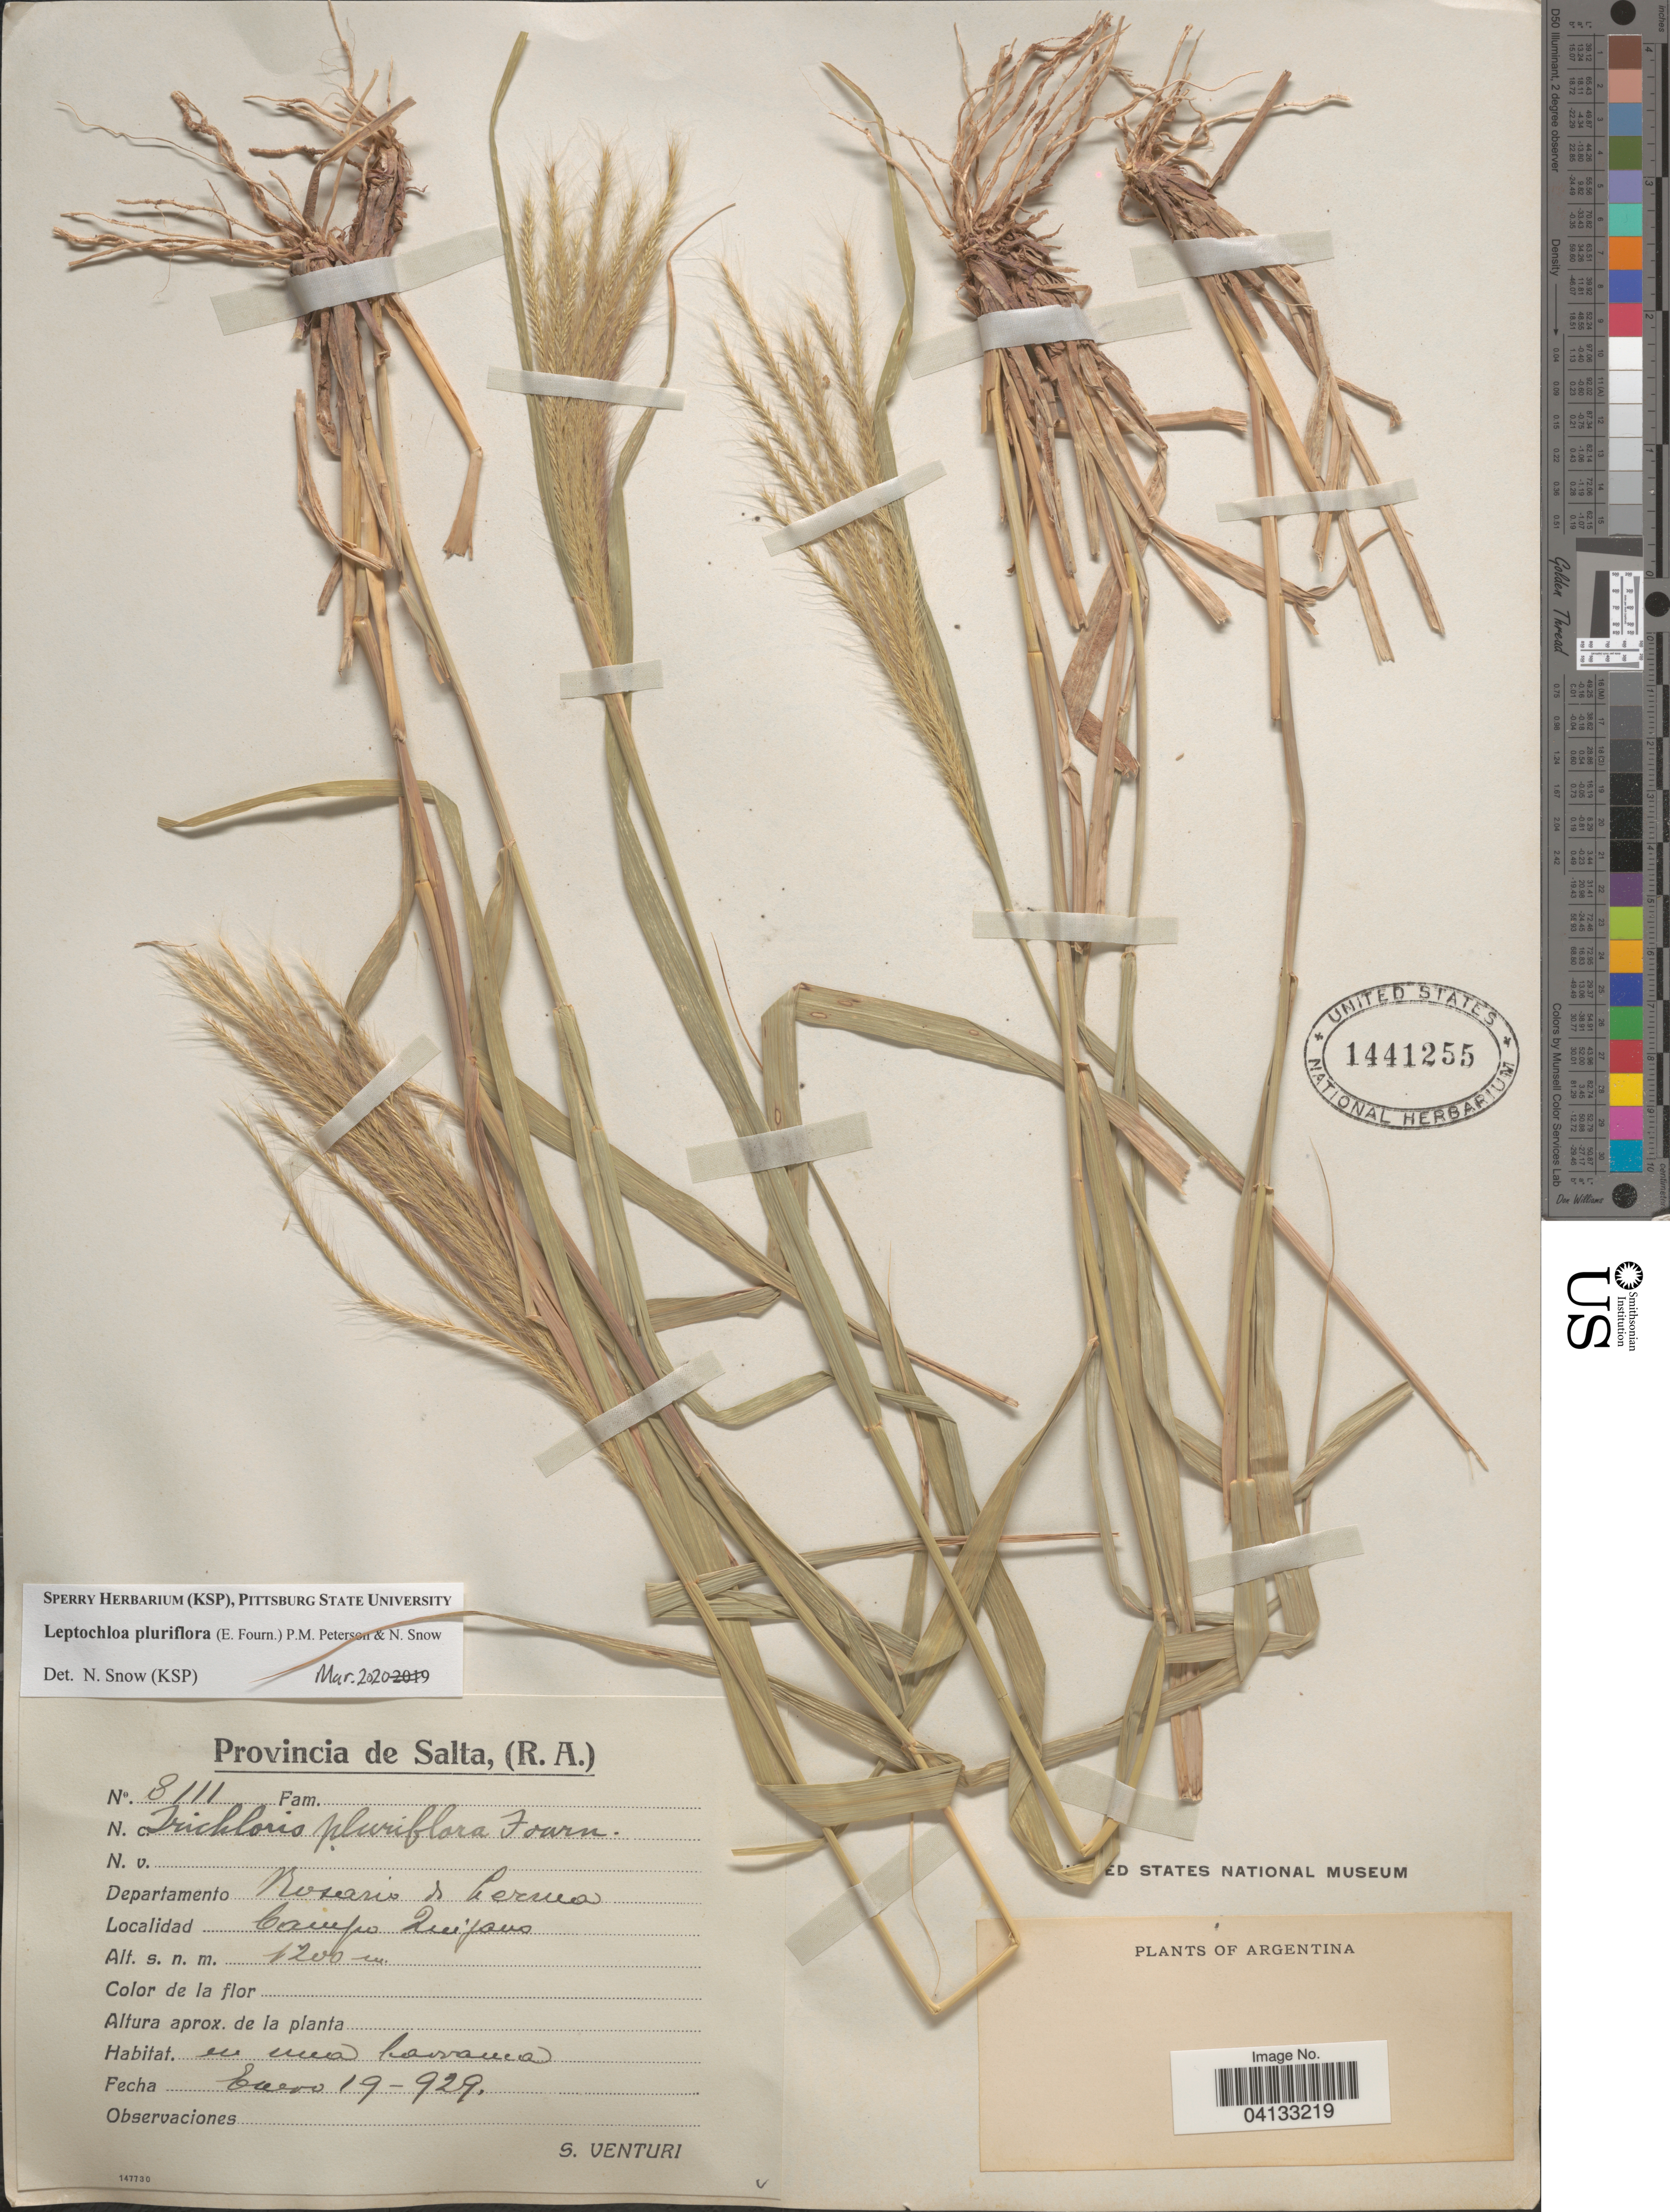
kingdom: Plantae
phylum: Tracheophyta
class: Liliopsida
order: Poales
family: Poaceae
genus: Leptochloa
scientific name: Leptochloa pluriflora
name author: (E. Fourn.) P.M. Peterson & N. Snow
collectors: S. Venturi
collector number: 8111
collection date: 1929-01-19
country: Argentina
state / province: Salta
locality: Departamento Rosario de Lerma. Campo Quisano.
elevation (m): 1200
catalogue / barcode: US 1441255